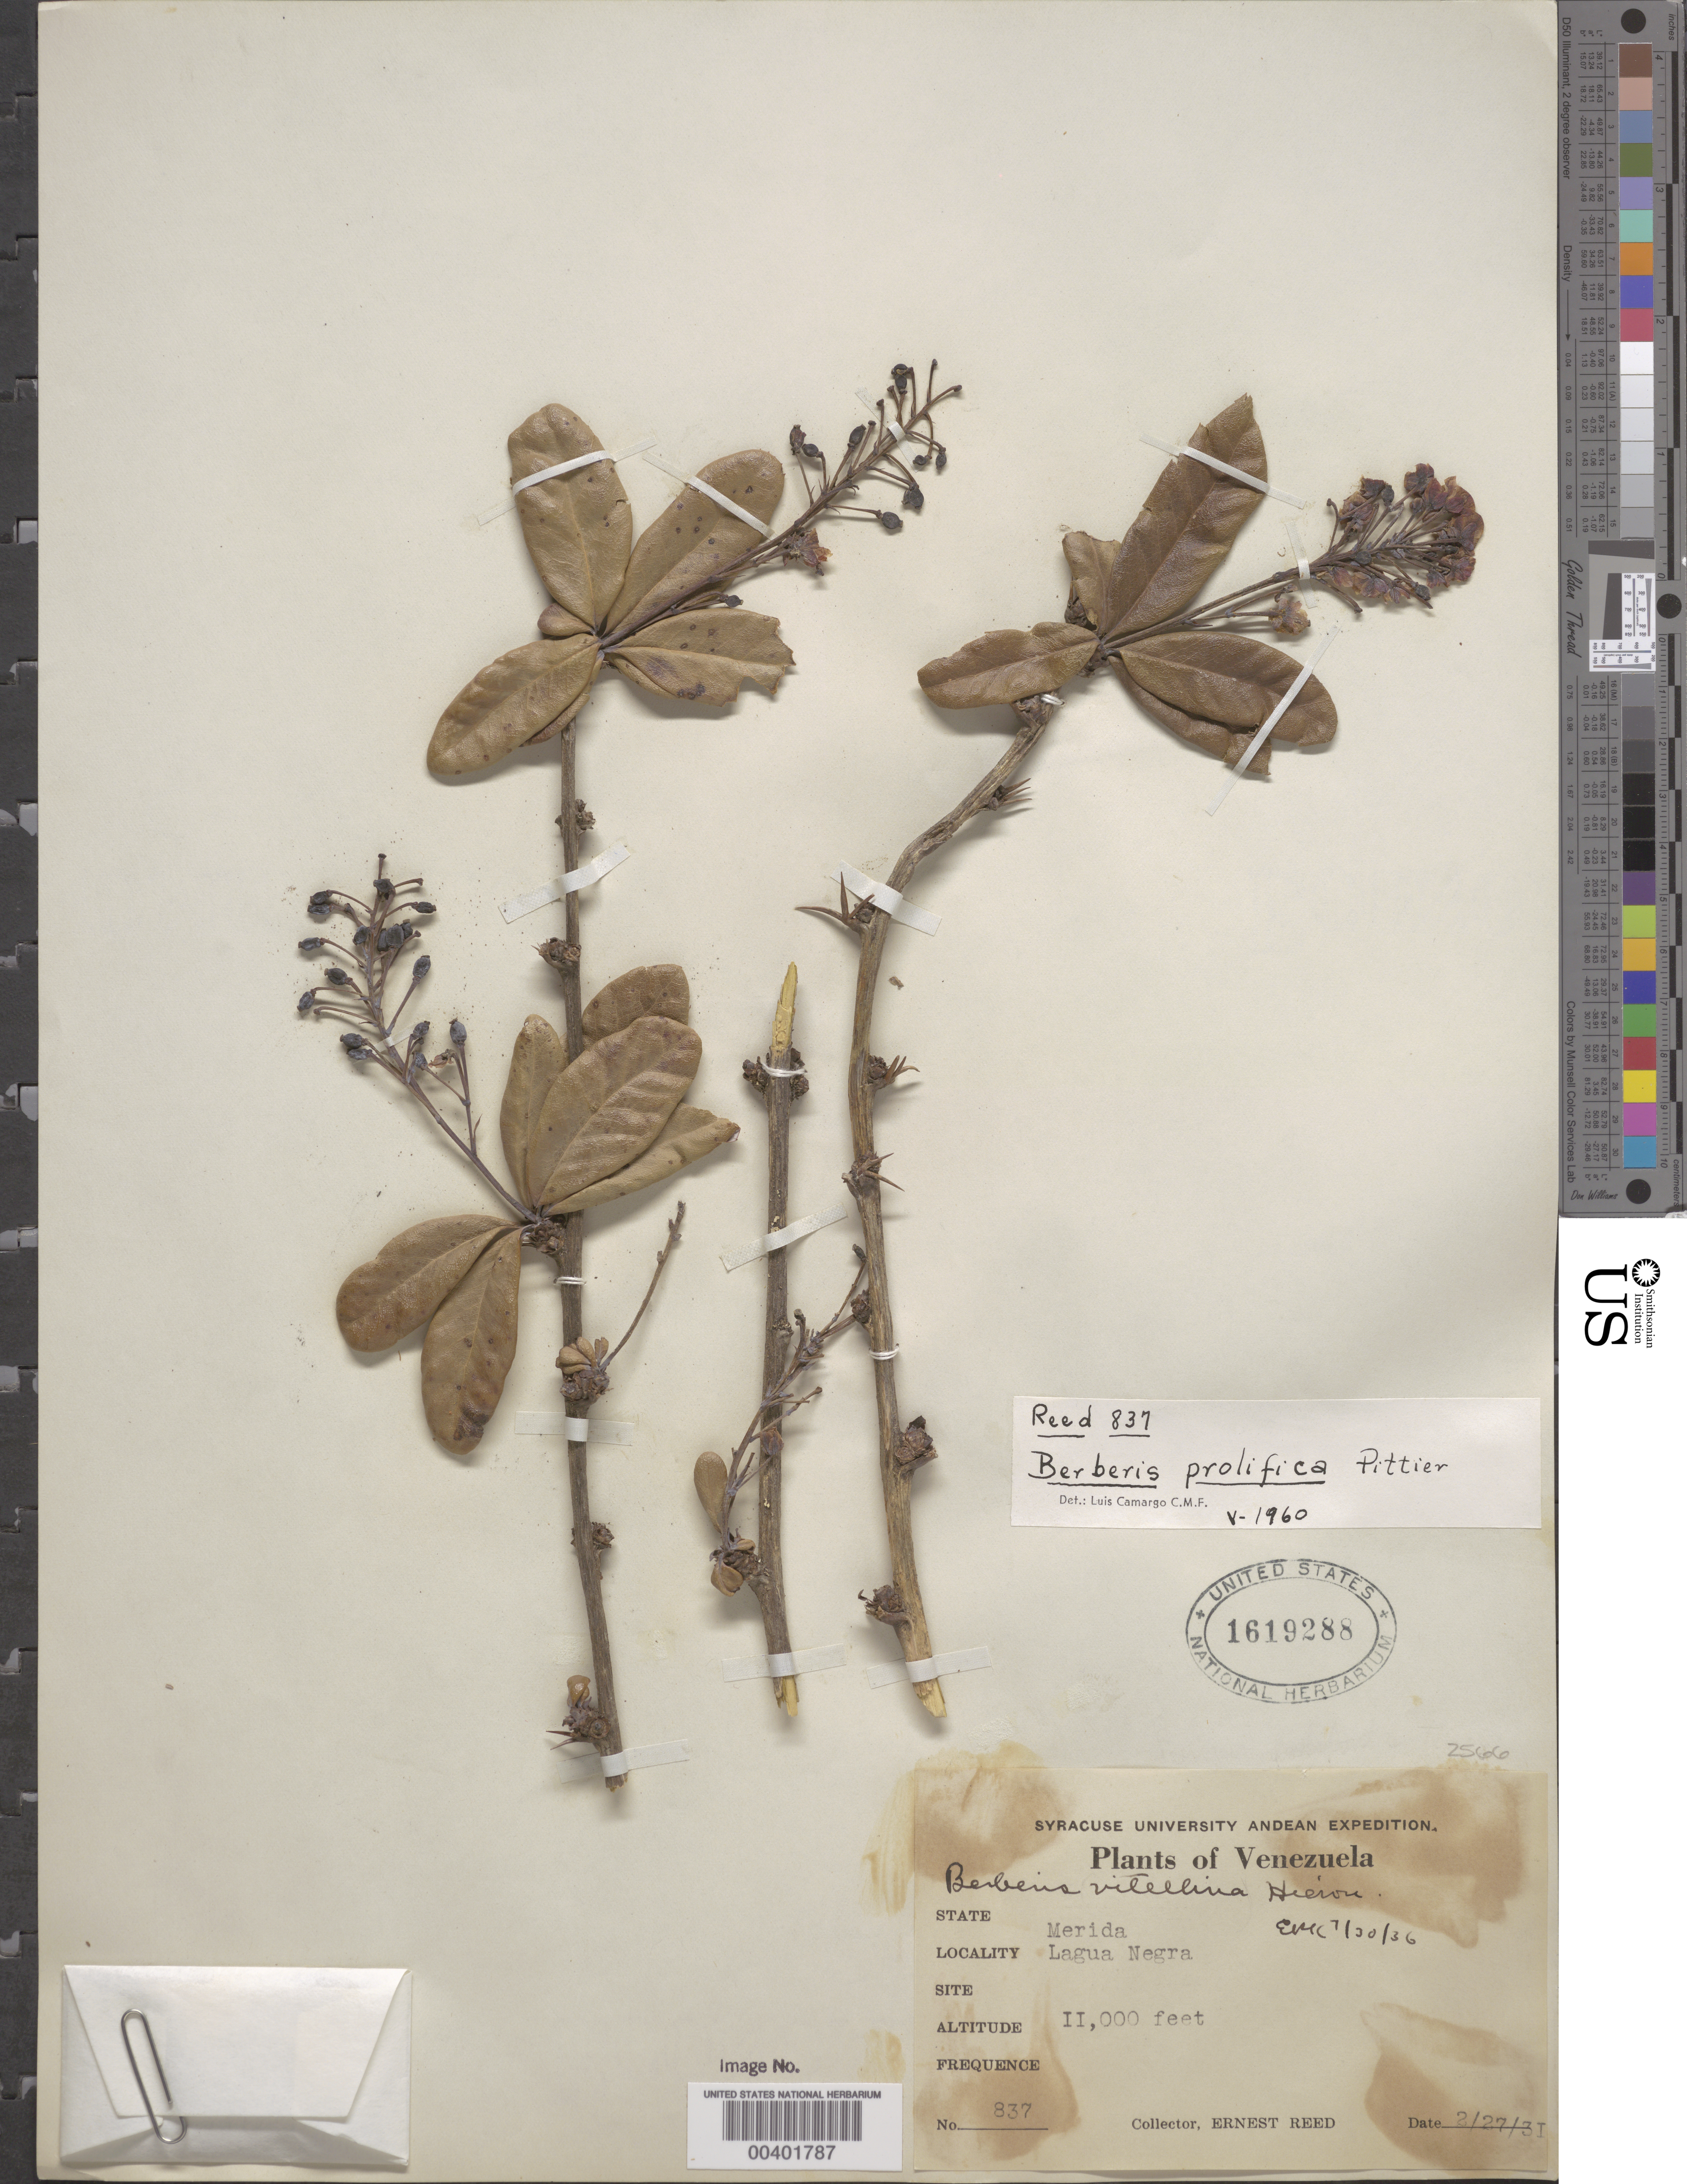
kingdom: Plantae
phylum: Tracheophyta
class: Magnoliopsida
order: Ranunculales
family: Berberidaceae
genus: Berberis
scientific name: Berberis prolifica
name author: Pittier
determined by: Camargo, L.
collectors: E. Reed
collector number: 837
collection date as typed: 27 Feb 1931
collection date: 1931-02-27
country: Venezuela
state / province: Mérida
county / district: Rangel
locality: Laguna Negra Negra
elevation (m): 3353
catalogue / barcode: US 1619288